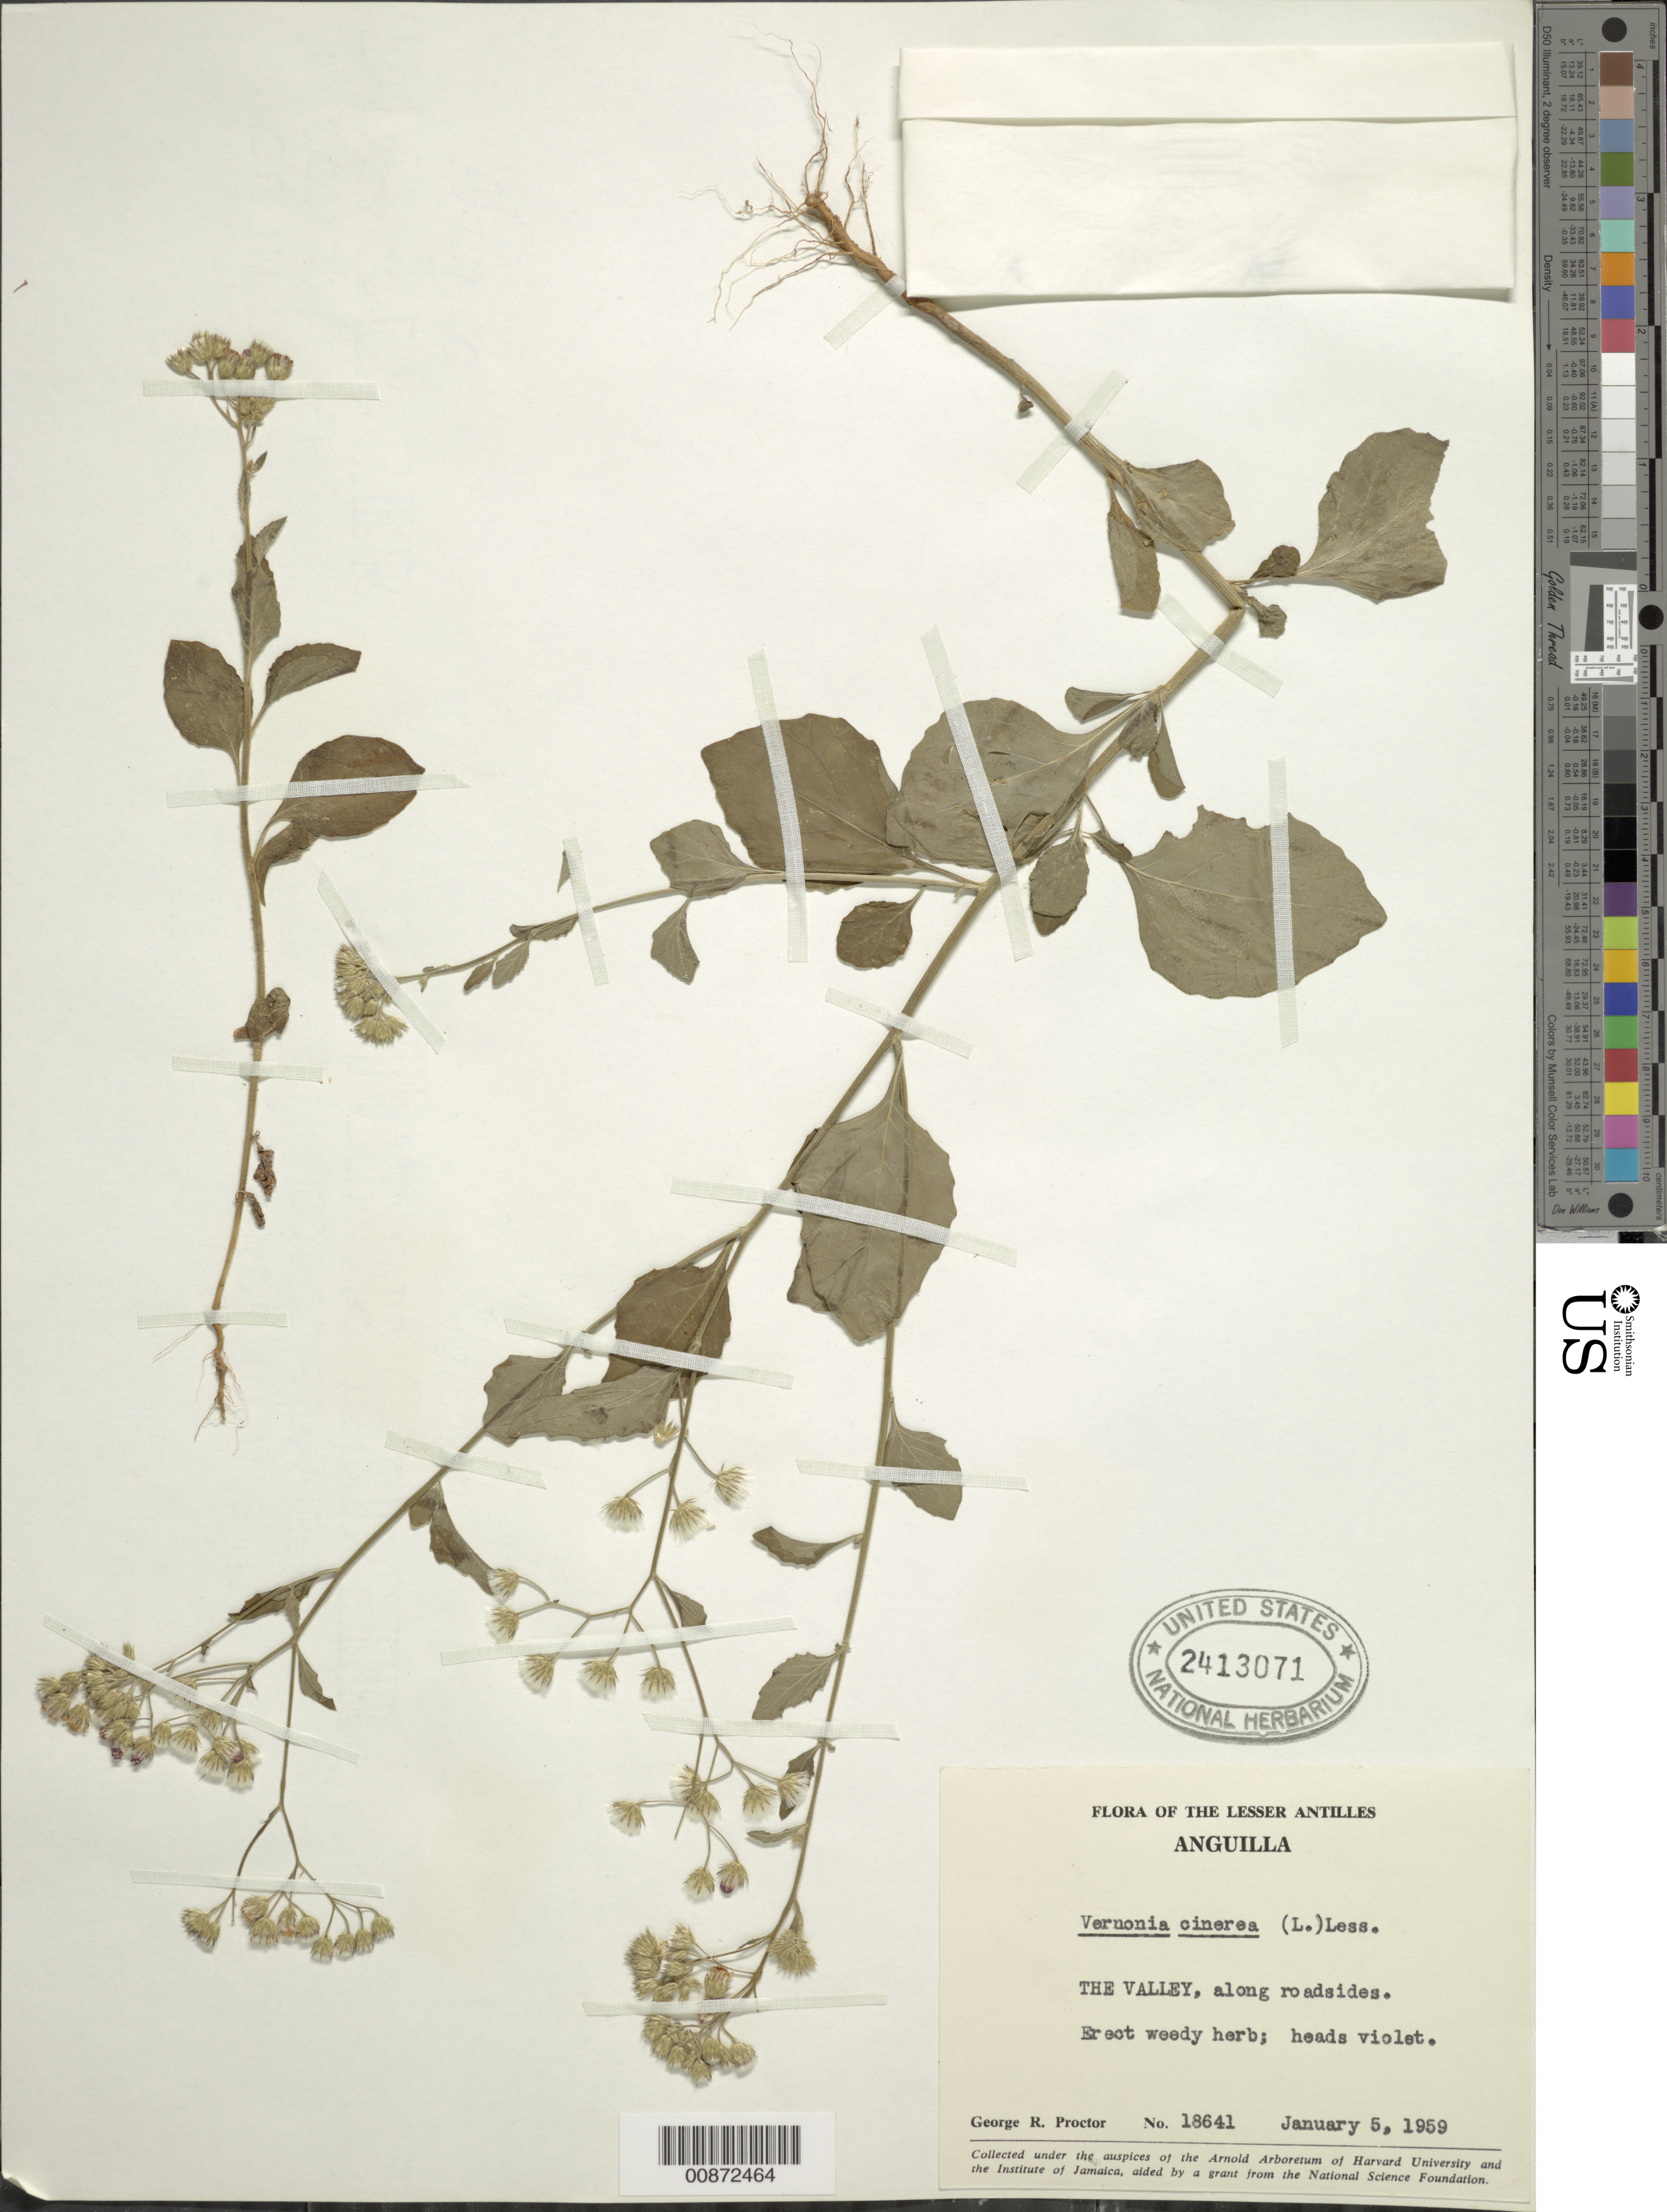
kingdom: Plantae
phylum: Tracheophyta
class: Magnoliopsida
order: Asterales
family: Asteraceae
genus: Cyanthillium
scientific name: Cyanthillium cinereum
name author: (L.) H. Rob.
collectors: G. R. Proctor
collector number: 18641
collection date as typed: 05 Jan 1959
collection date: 1959-01-05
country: Anguilla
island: Anguilla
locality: The Valley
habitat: Roadsides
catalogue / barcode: US 2413071